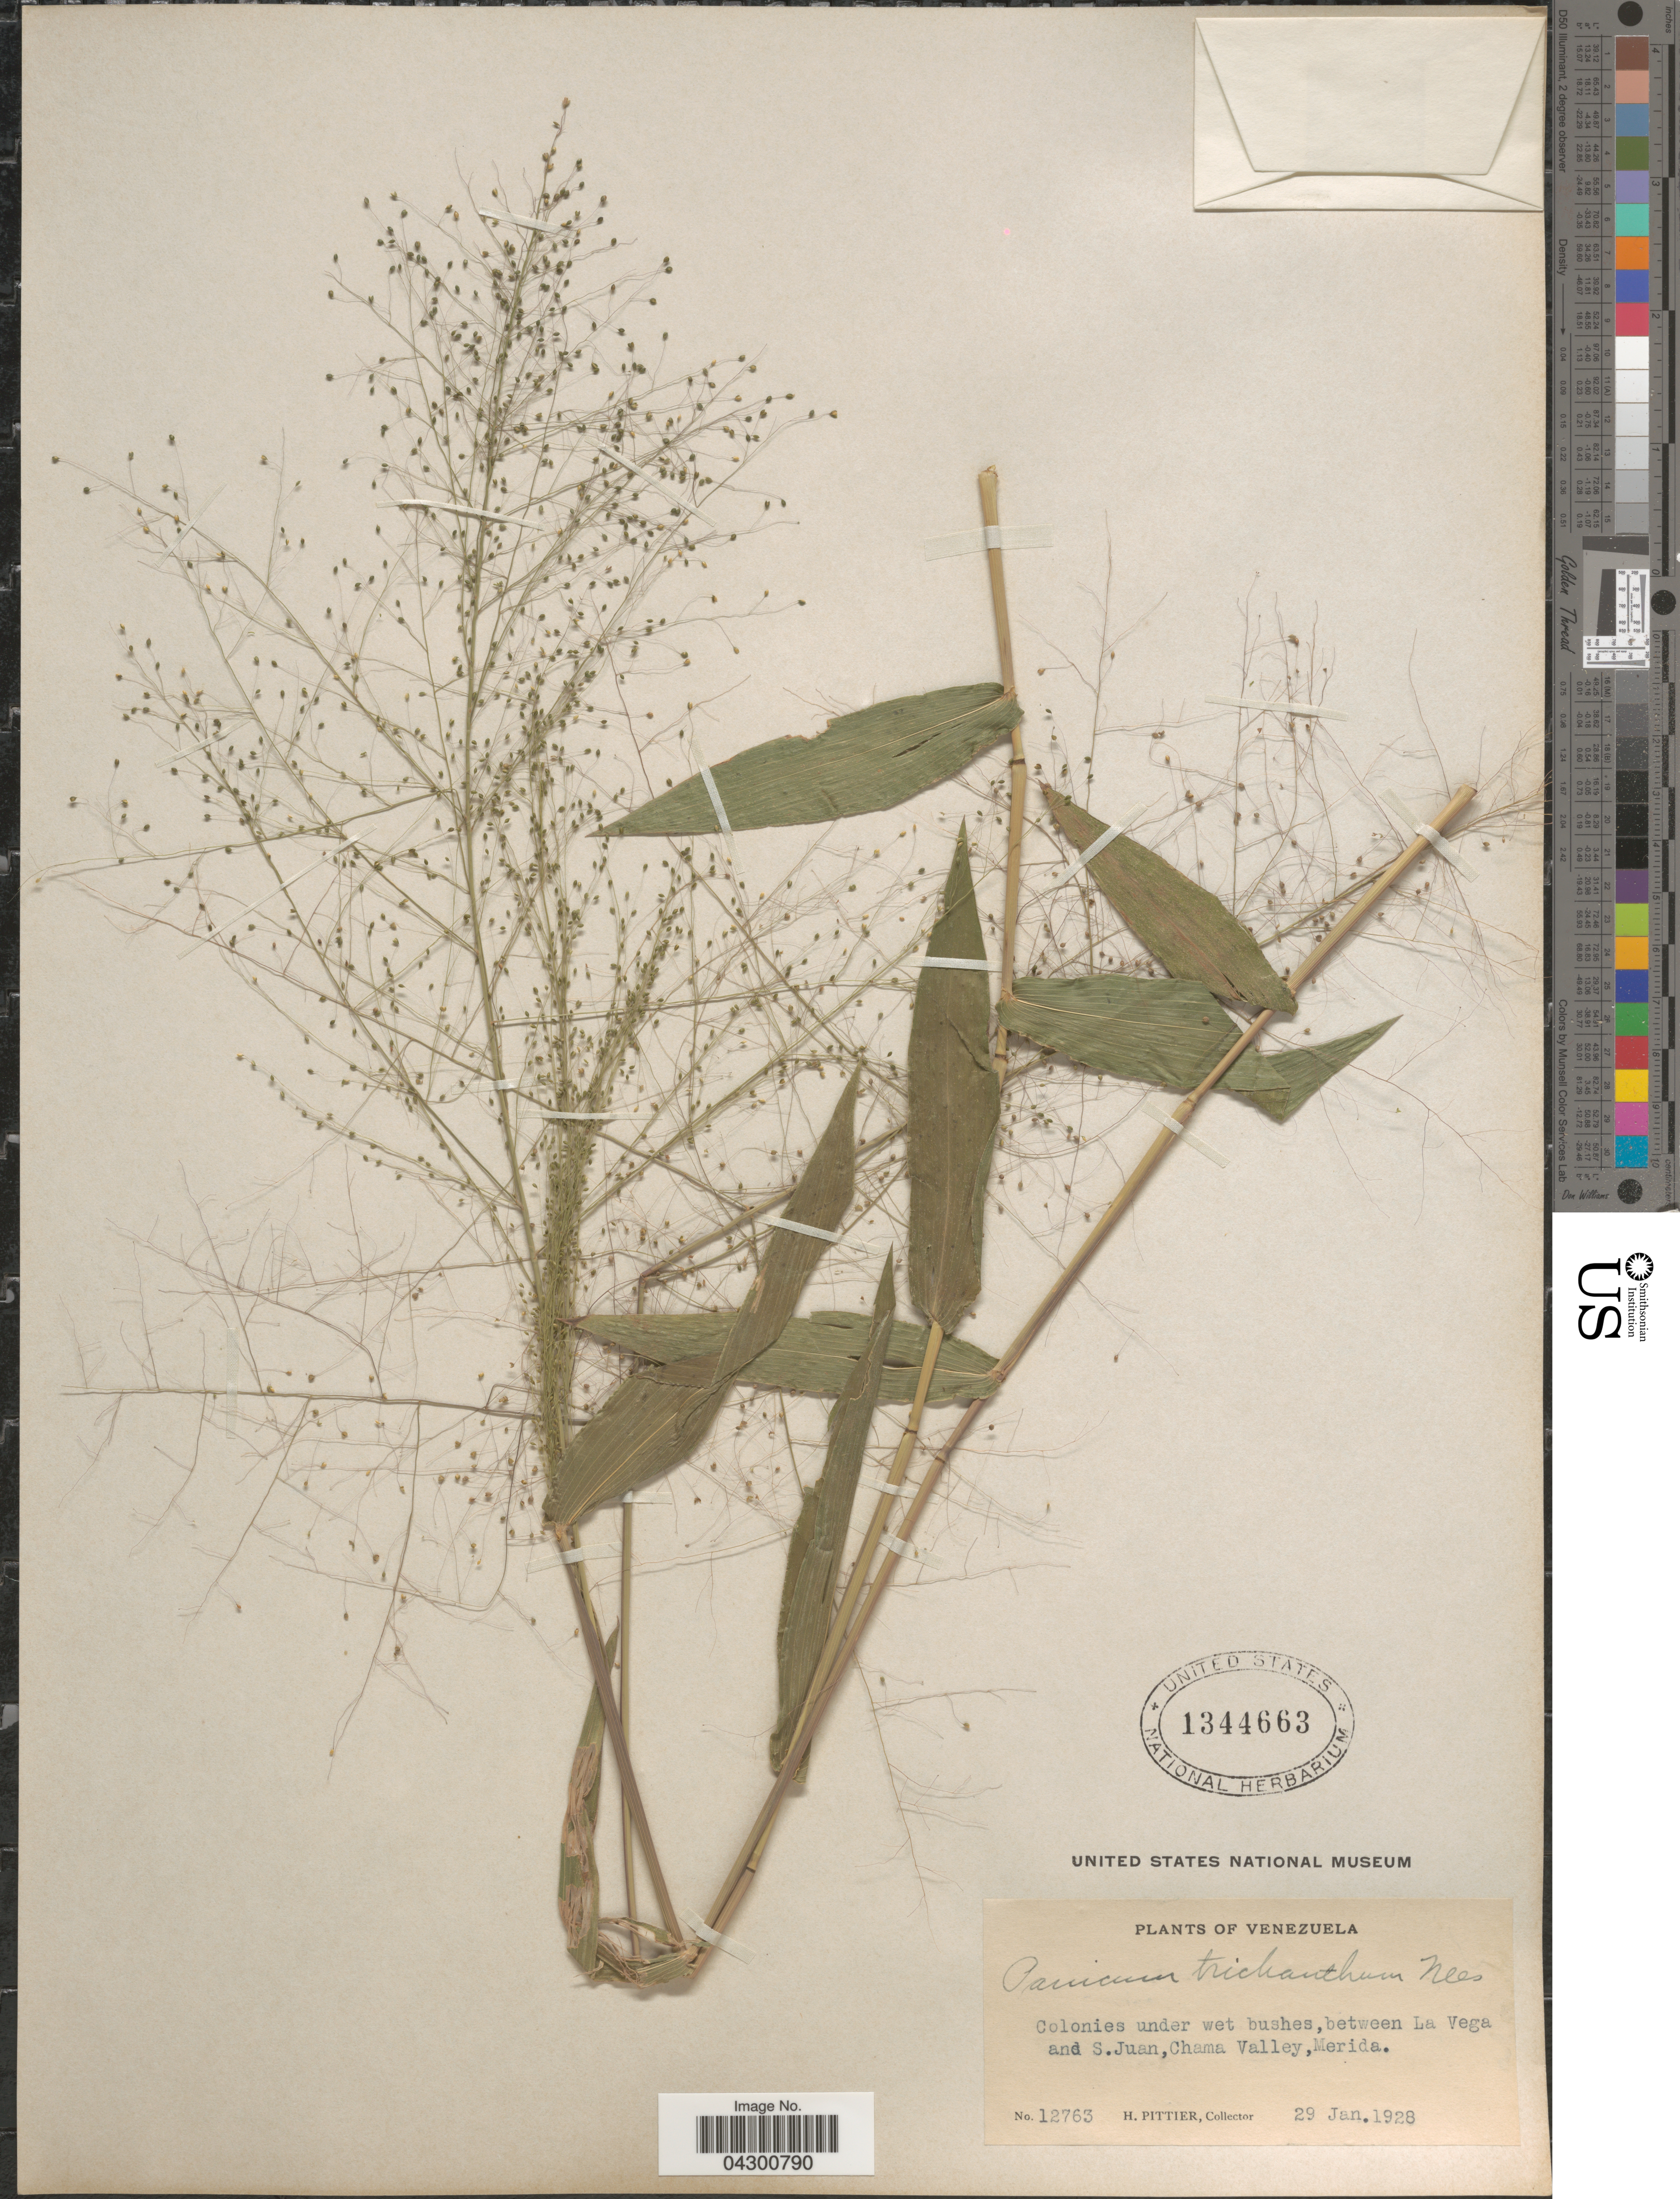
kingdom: Plantae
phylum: Tracheophyta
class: Liliopsida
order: Poales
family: Poaceae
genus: Panicum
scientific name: Panicum trichanthum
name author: Nees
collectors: H. F. Pittier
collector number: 12763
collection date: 1928-01-29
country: Venezuela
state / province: Merida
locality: Between La Vega and S. Juan. Chama Valley.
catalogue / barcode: US 1344663